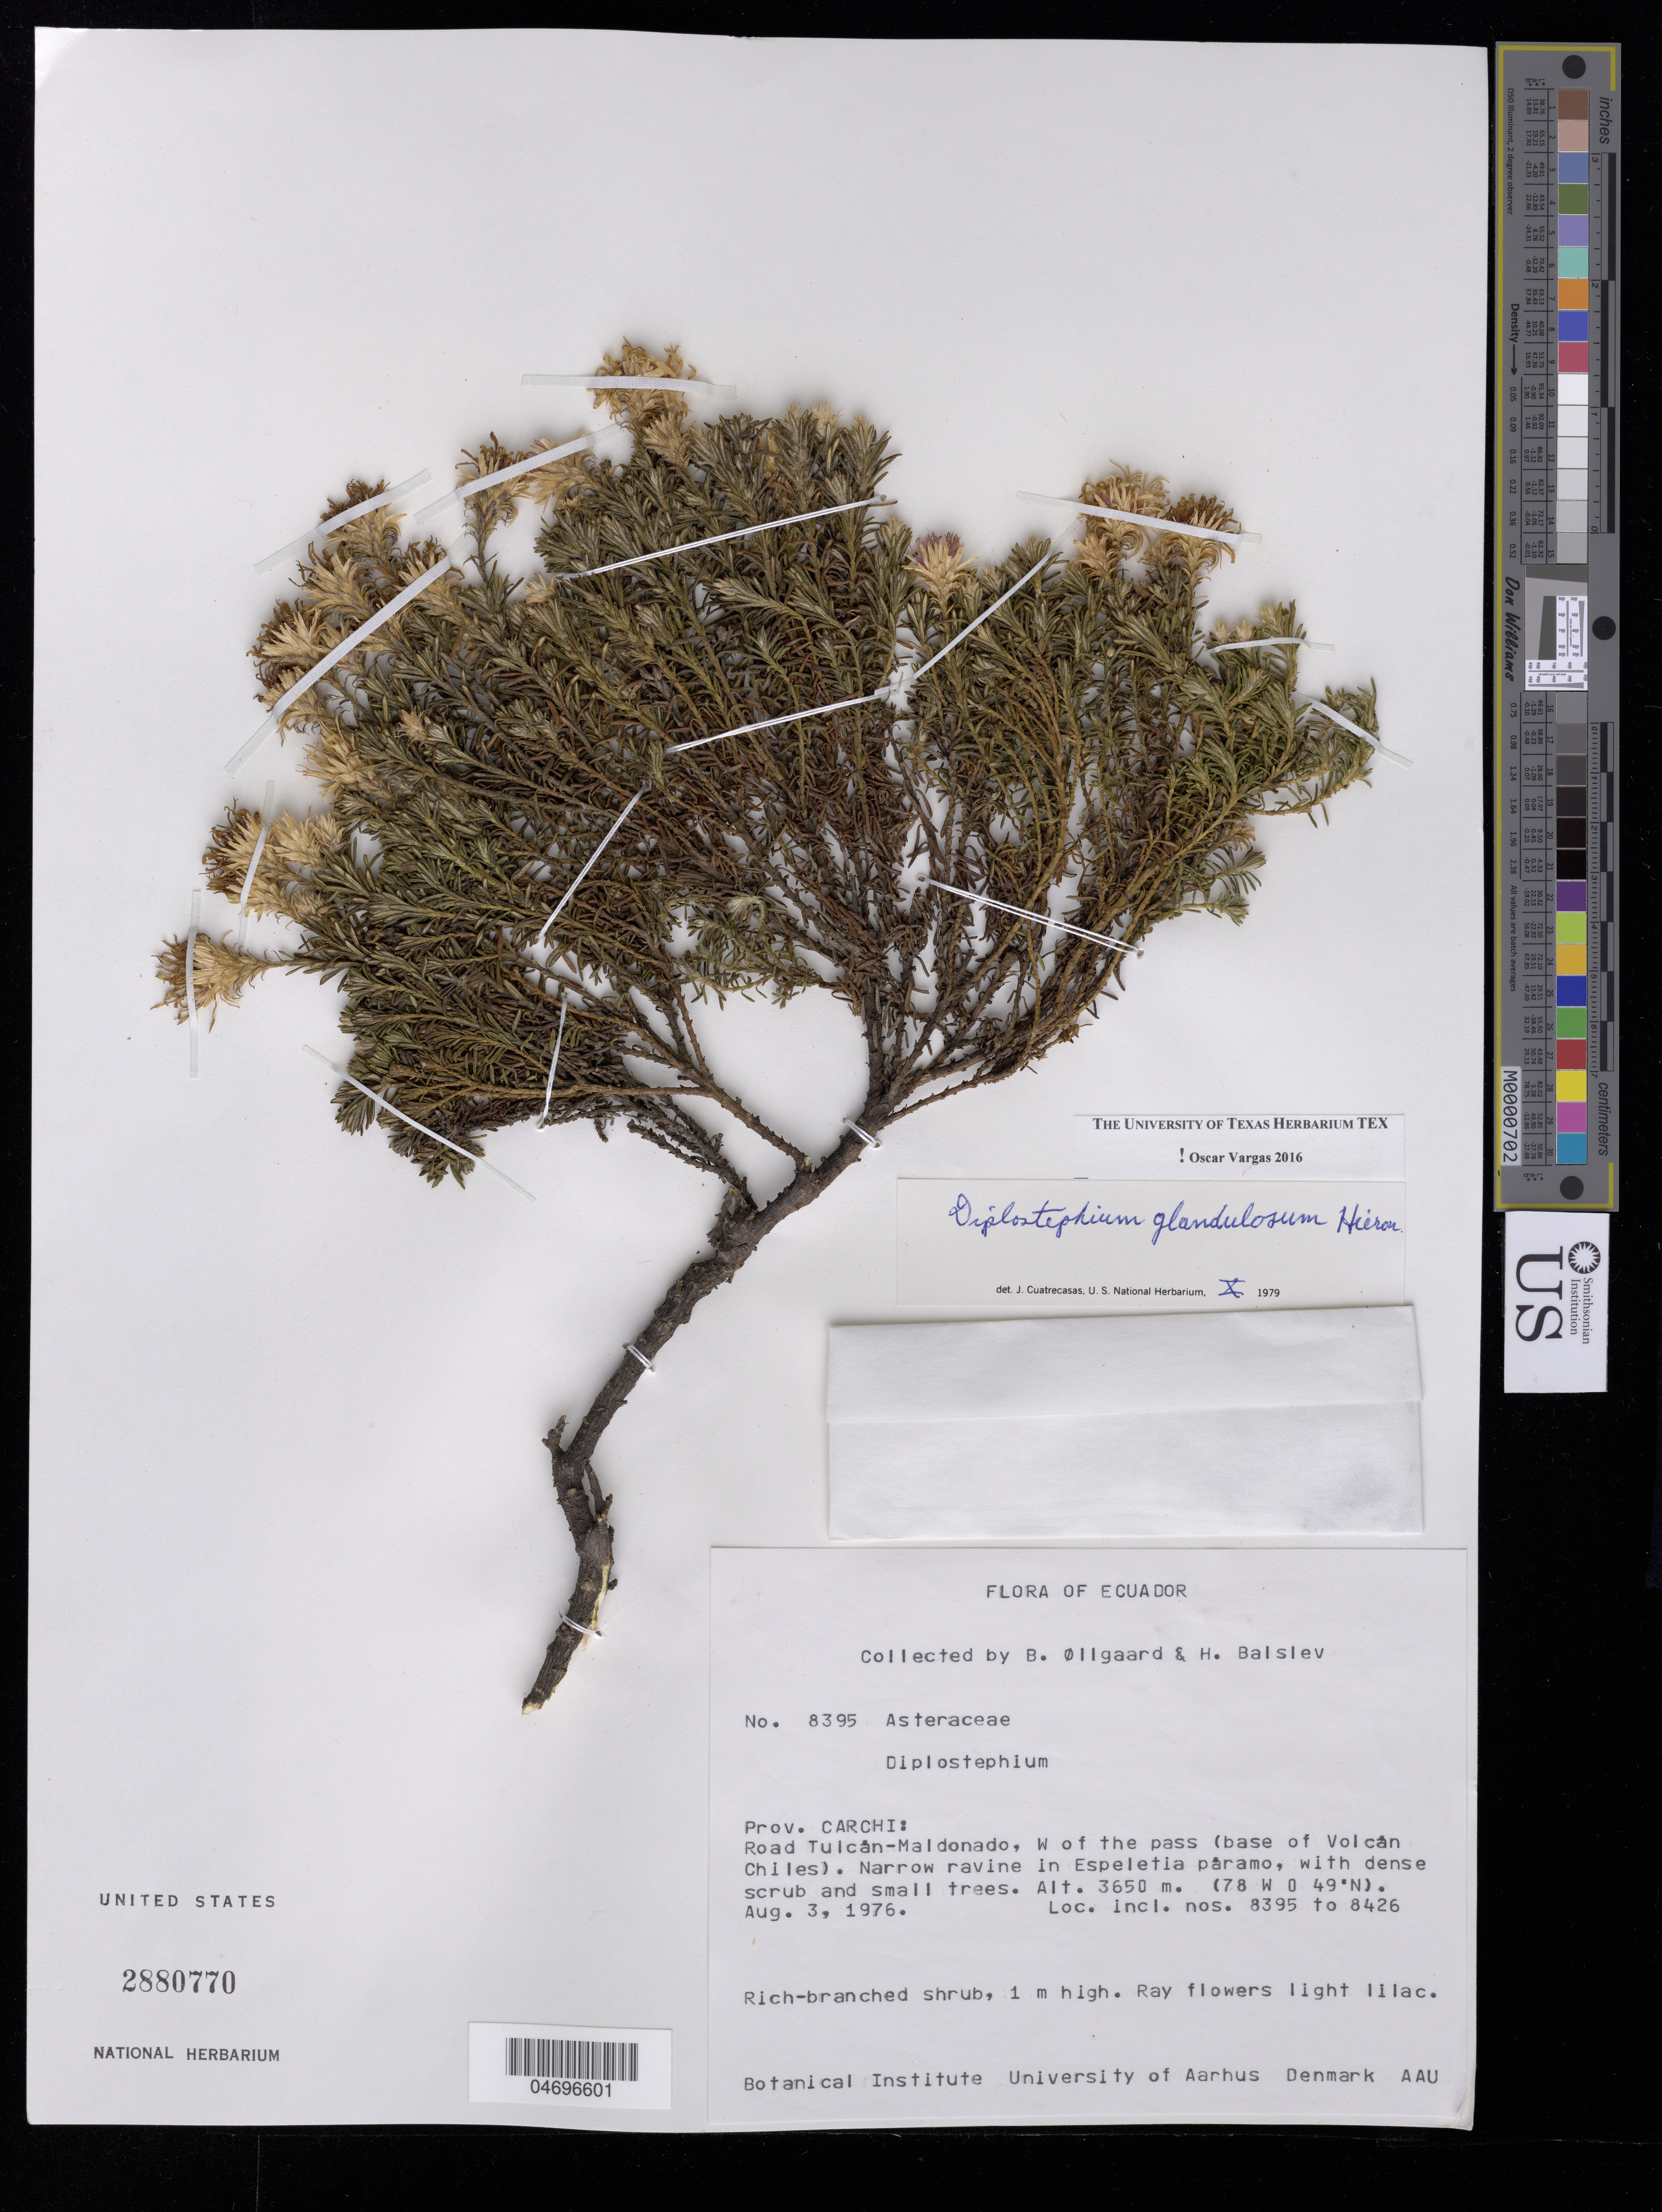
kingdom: Plantae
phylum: Tracheophyta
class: Magnoliopsida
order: Asterales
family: Asteraceae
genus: Diplostephium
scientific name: Diplostephium glandulosum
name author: Hieron.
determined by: Vargas, Oscar M.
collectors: B. Øllgaard & H. Balslev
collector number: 8395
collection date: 1976-08-03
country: Ecuador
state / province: Carchi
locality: Road Tulcan-Maldonado, W of the pass (base of Volcan Chiles)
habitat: Narrow ravine, Espeletia paramo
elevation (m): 3650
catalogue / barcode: US 2880770